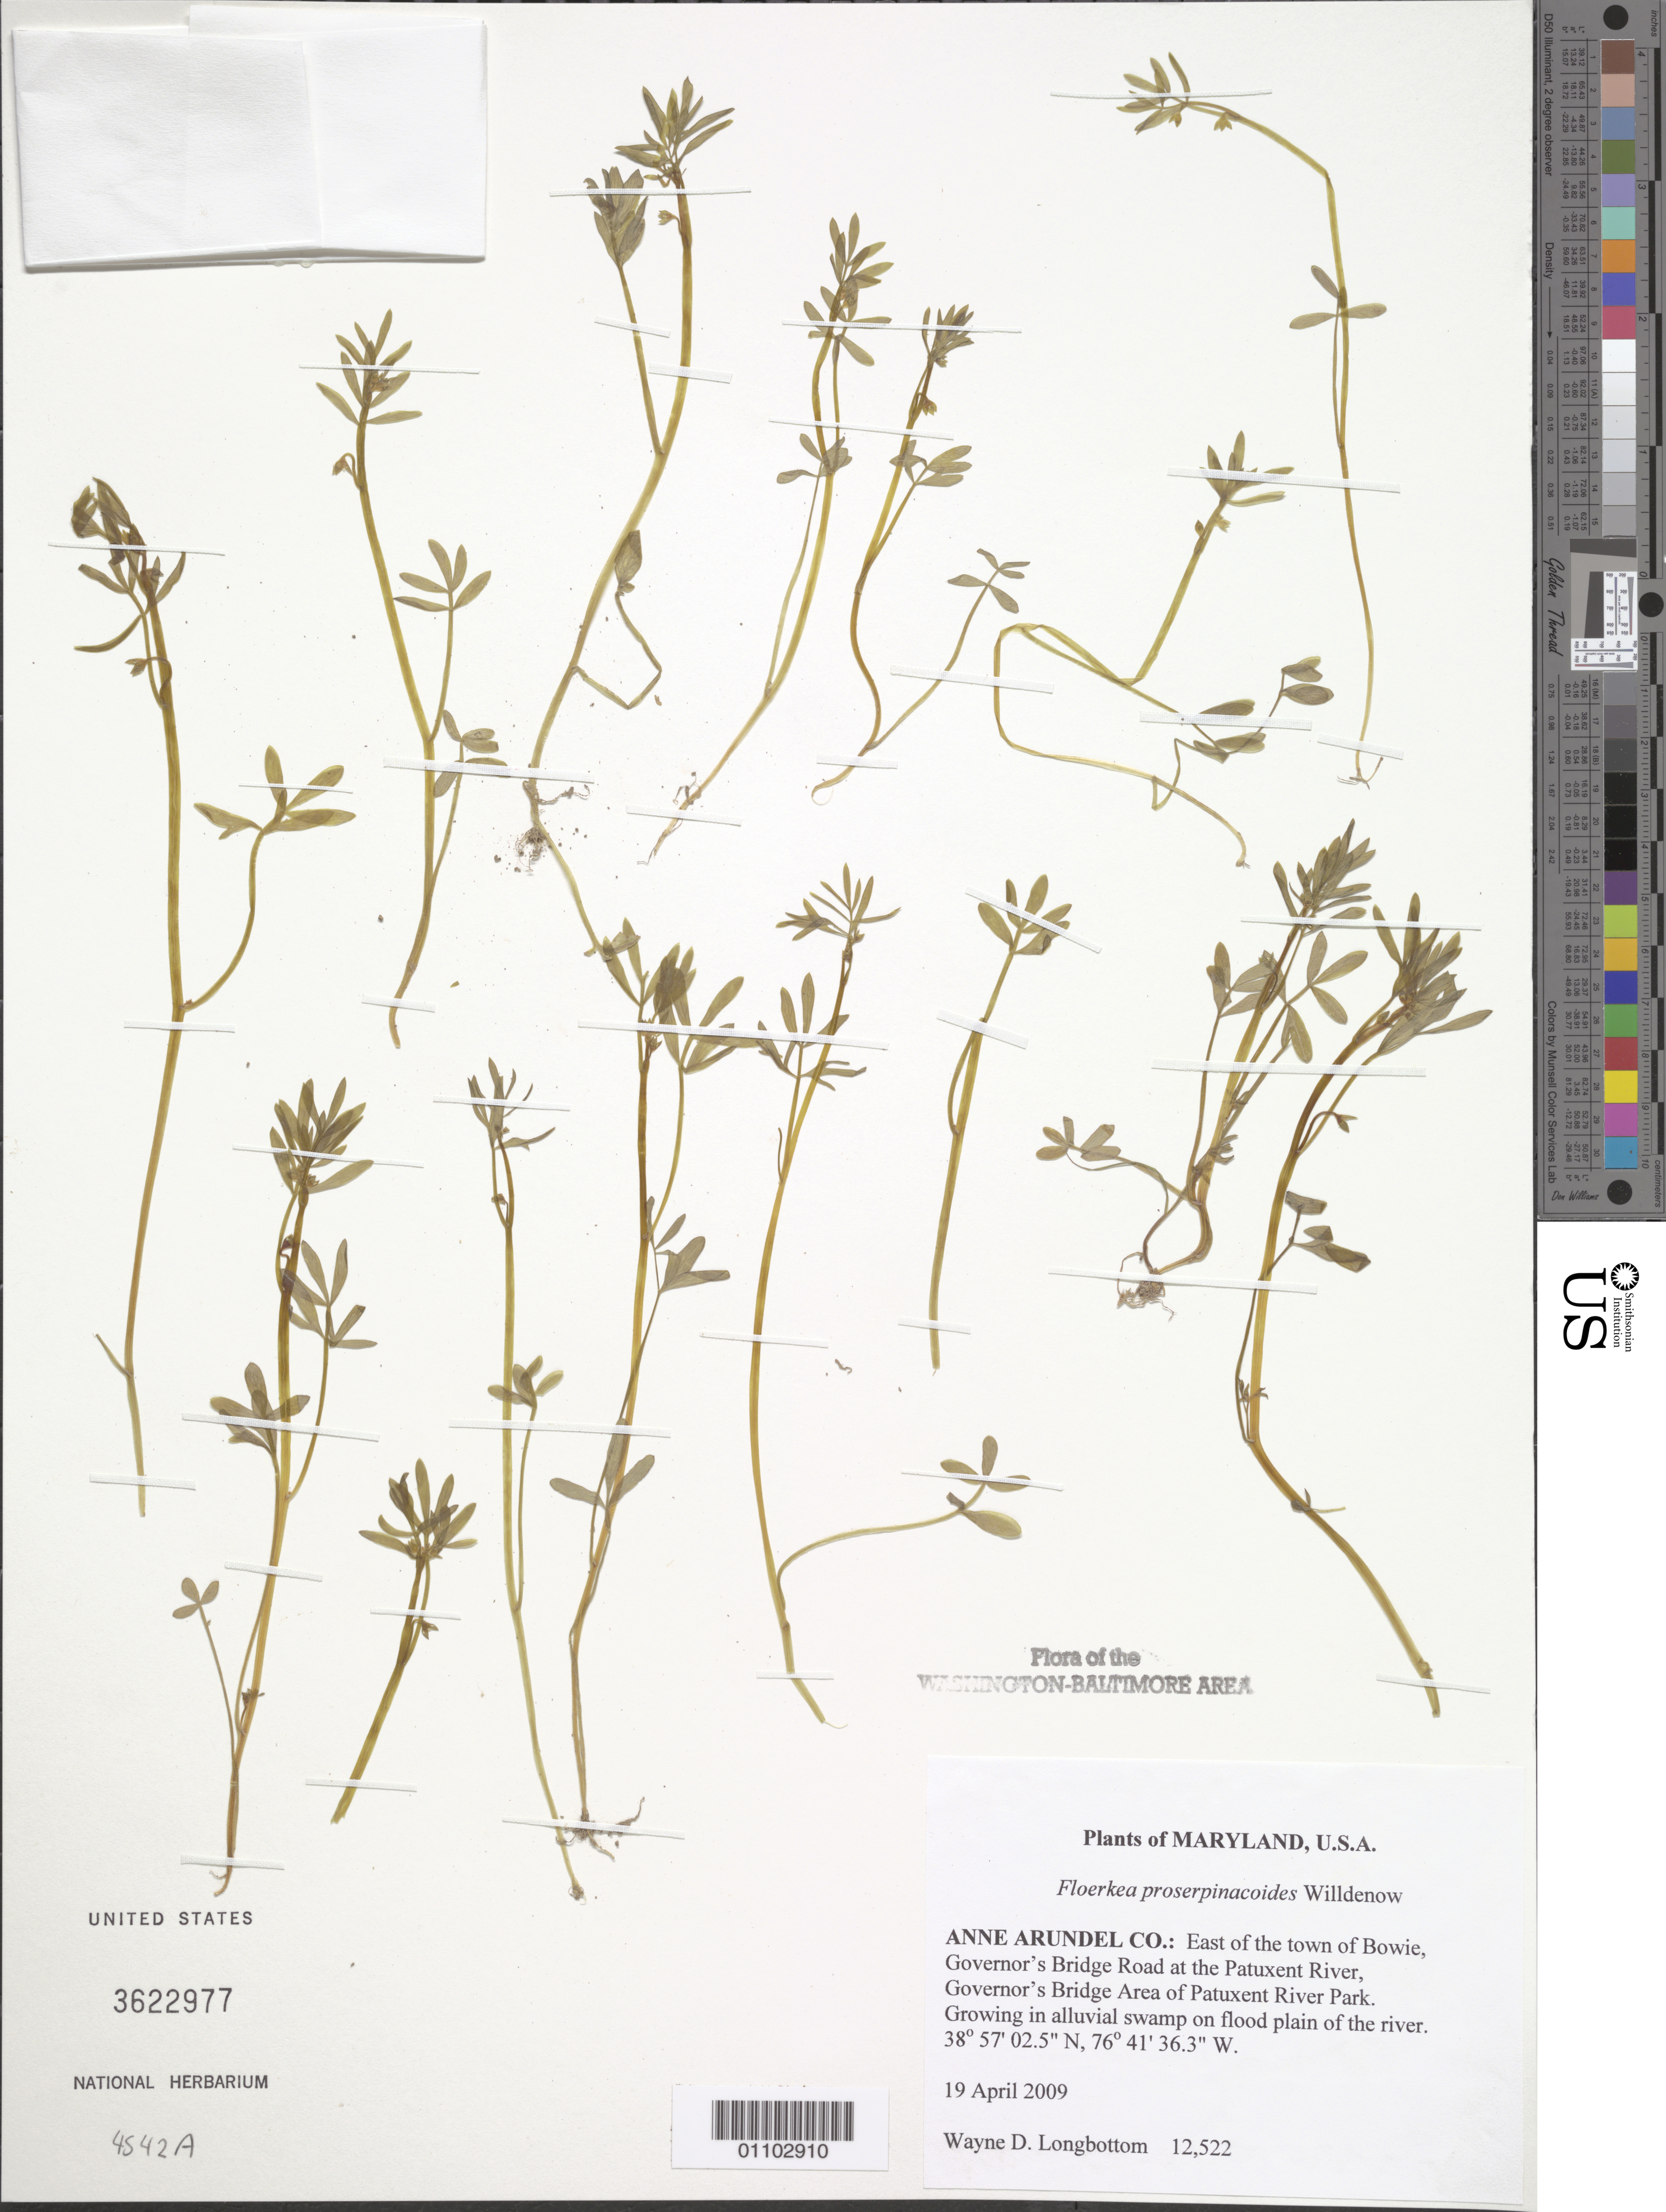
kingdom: Plantae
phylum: Tracheophyta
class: Magnoliopsida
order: Brassicales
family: Limnanthaceae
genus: Floerkea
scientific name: Floerkea proserpinacoides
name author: Willd.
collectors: W. D. Longbottom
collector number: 12522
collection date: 2009-04-19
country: United States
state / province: Maryland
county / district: Anne Arundel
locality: East of the town of Bowie, Governor's Bridge Road at the Patuxent River, Governor's Bridge Area of Patuxent River Park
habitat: Growing in alluvial swamp on flood plain of the river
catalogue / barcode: US 3622977